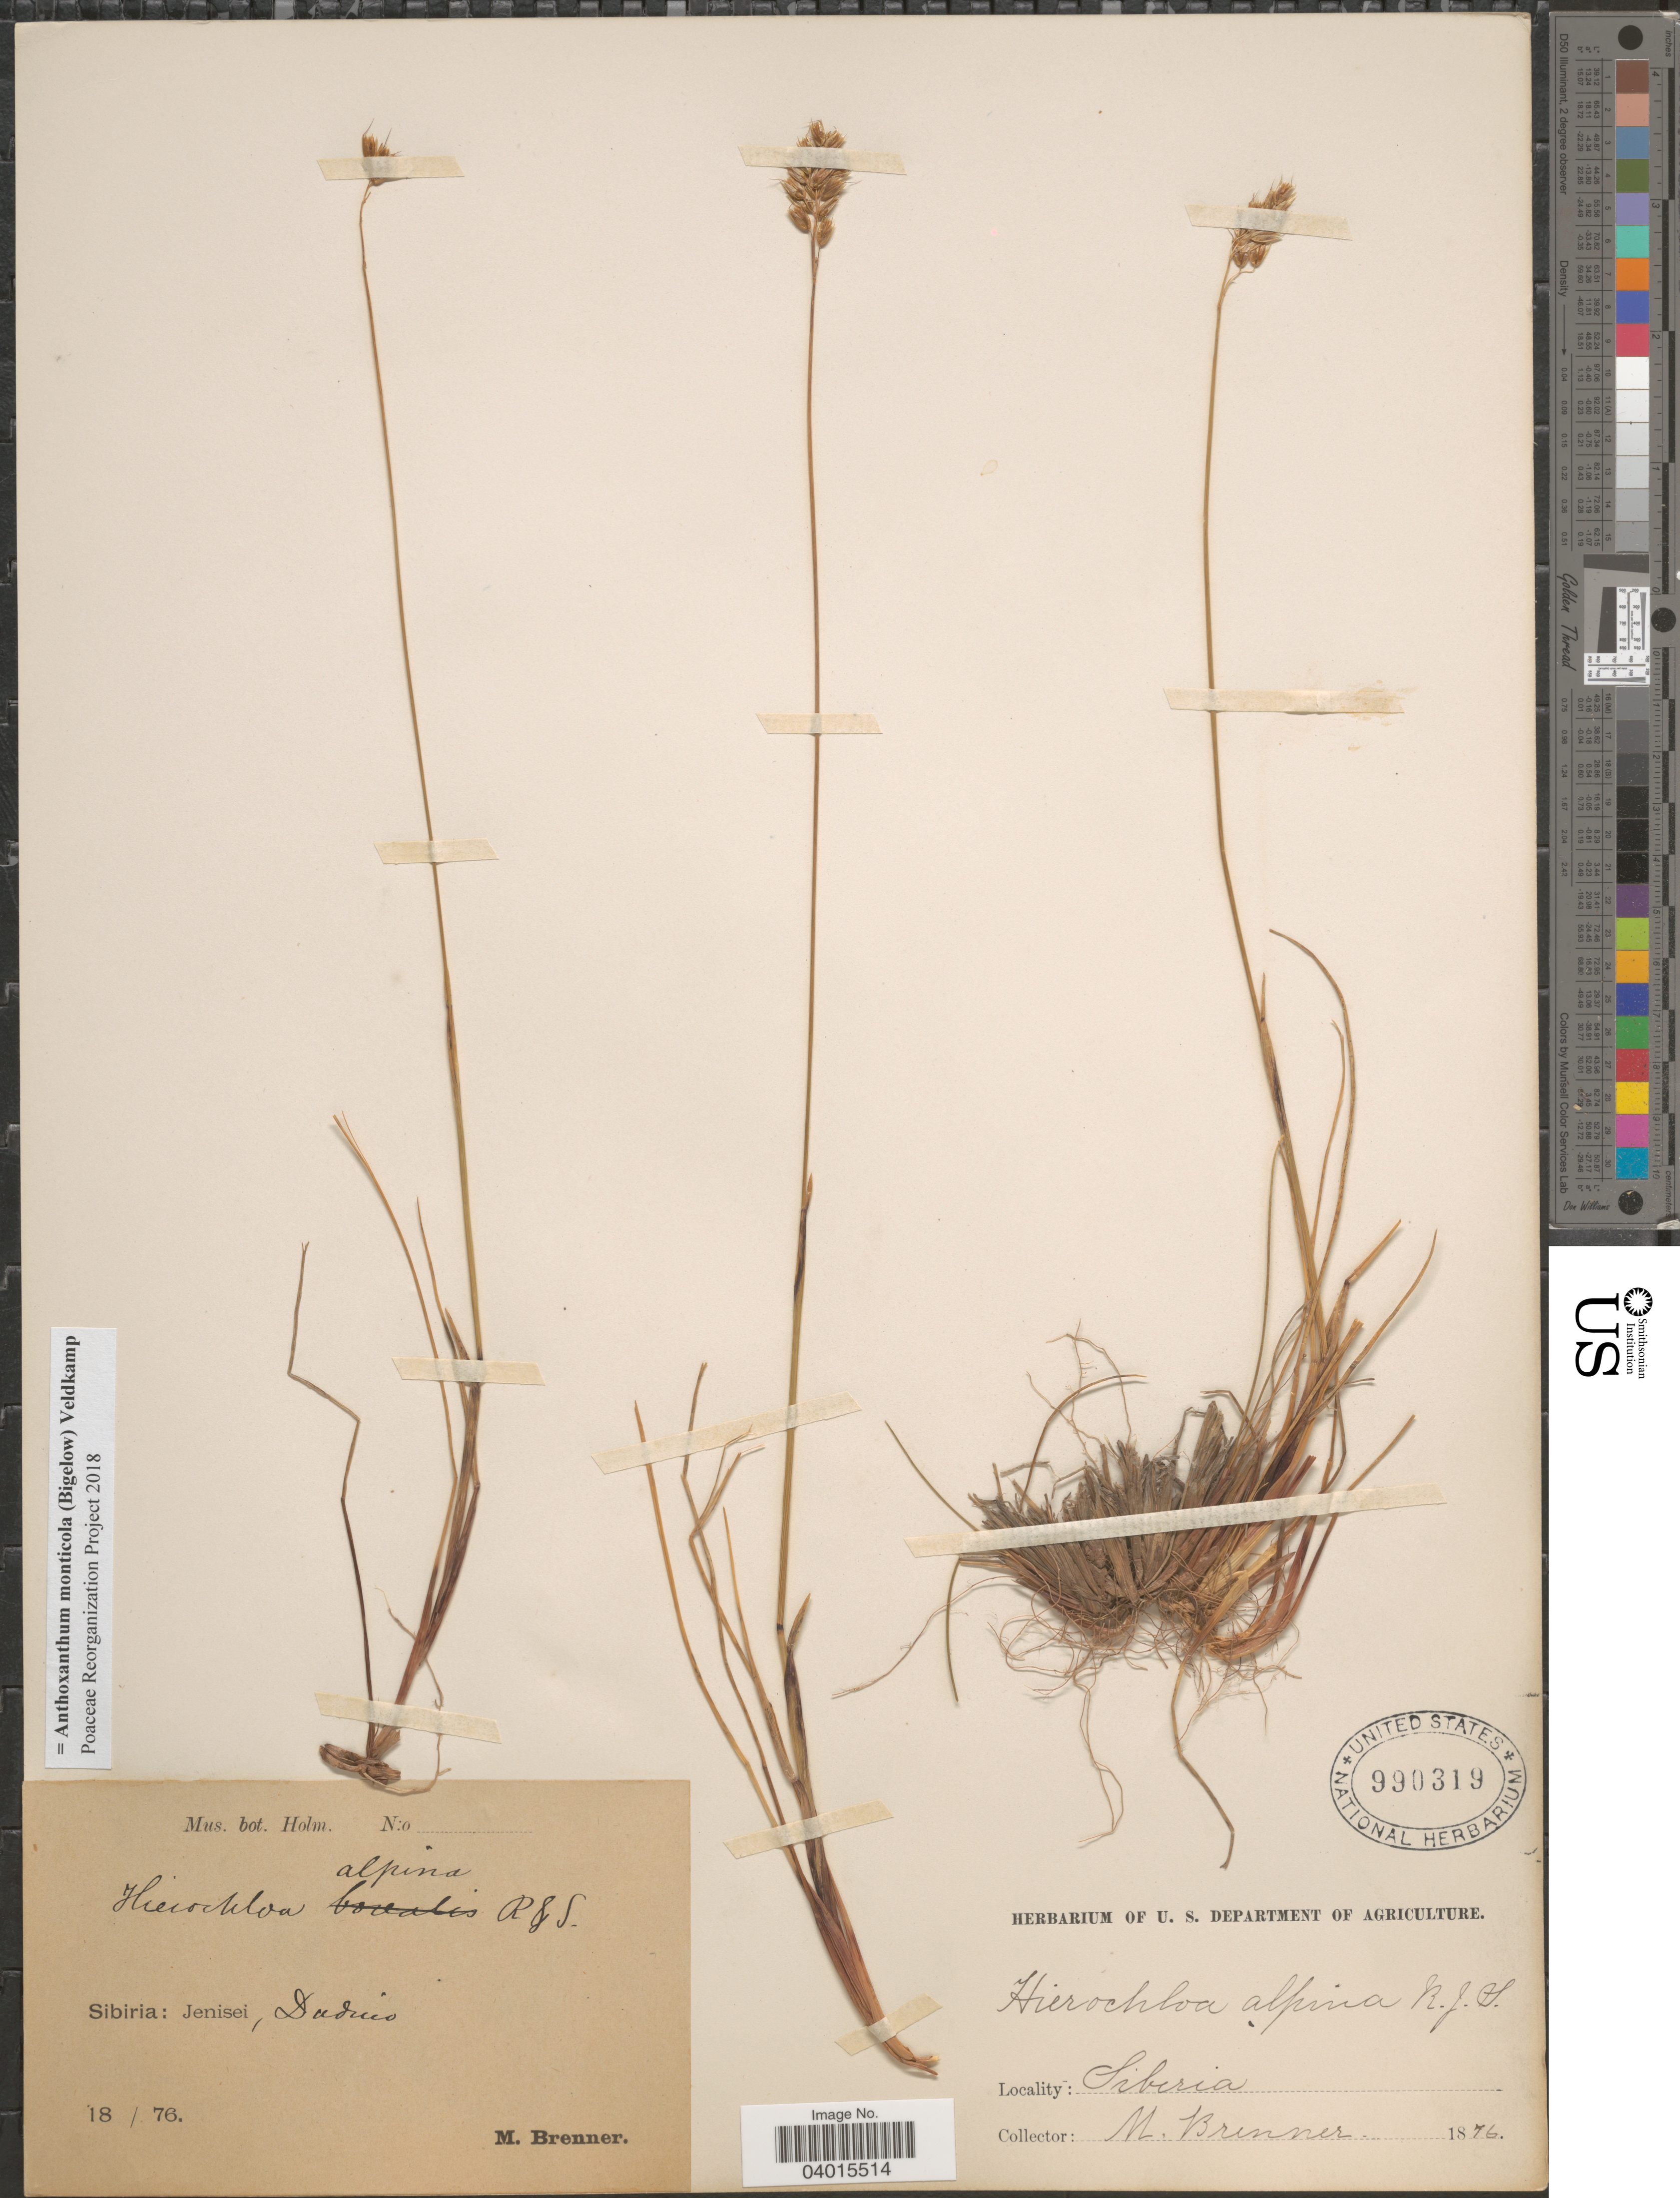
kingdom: Plantae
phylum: Tracheophyta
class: Liliopsida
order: Poales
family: Poaceae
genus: Anthoxanthum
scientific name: Anthoxanthum monticola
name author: (Bigelow) Veldkamp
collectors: M. Brenner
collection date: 1876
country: Russian Federation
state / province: Krasnoyarsk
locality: Sibiria: Jenisei, Dudino (Dudinka)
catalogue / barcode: US 990319